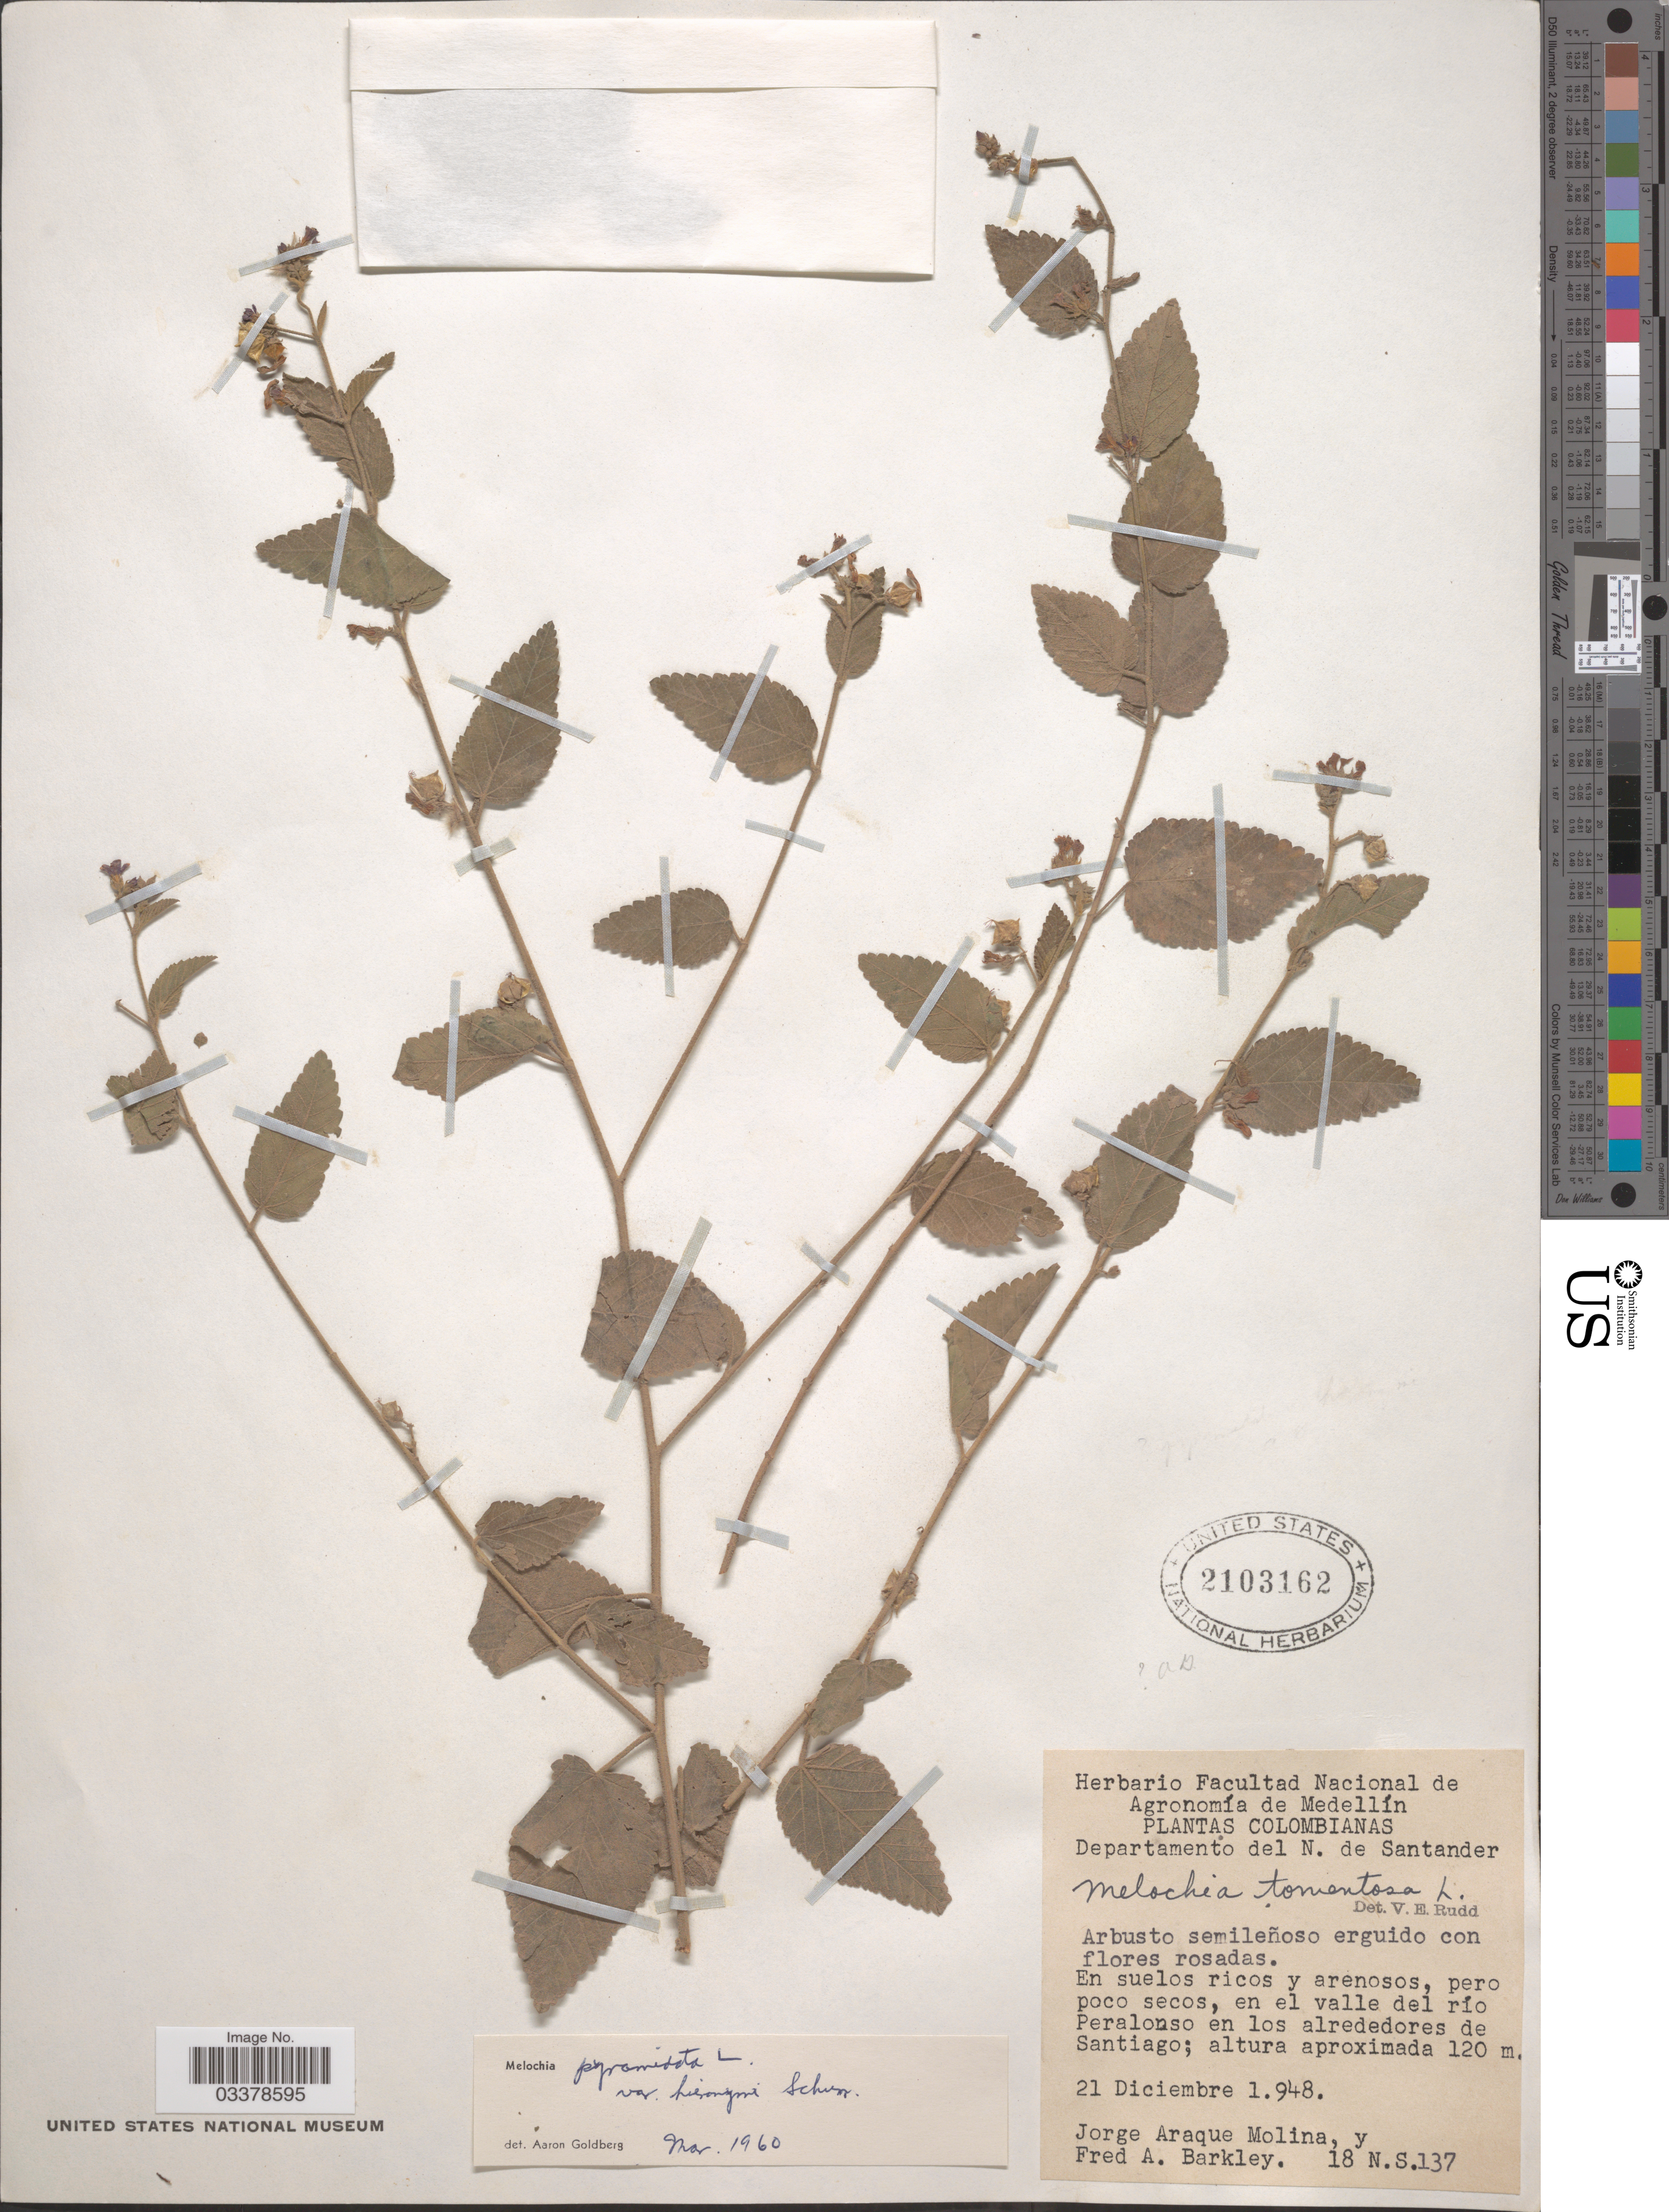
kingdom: Plantae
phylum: Tracheophyta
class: Magnoliopsida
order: Malvales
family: Malvaceae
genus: Melochia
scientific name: Melochia pyramidata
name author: L.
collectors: J. A. Molina & F. A. Barkley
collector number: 18 N.S. 137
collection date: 1948-12-21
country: Colombia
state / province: Norte de Santander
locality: Departamento del N. de Santander. En suelos ricos y arenosos, pero poco secos, en el valle del río Peralonso en los alrededores de Santiago.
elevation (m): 120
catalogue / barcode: US 2103162